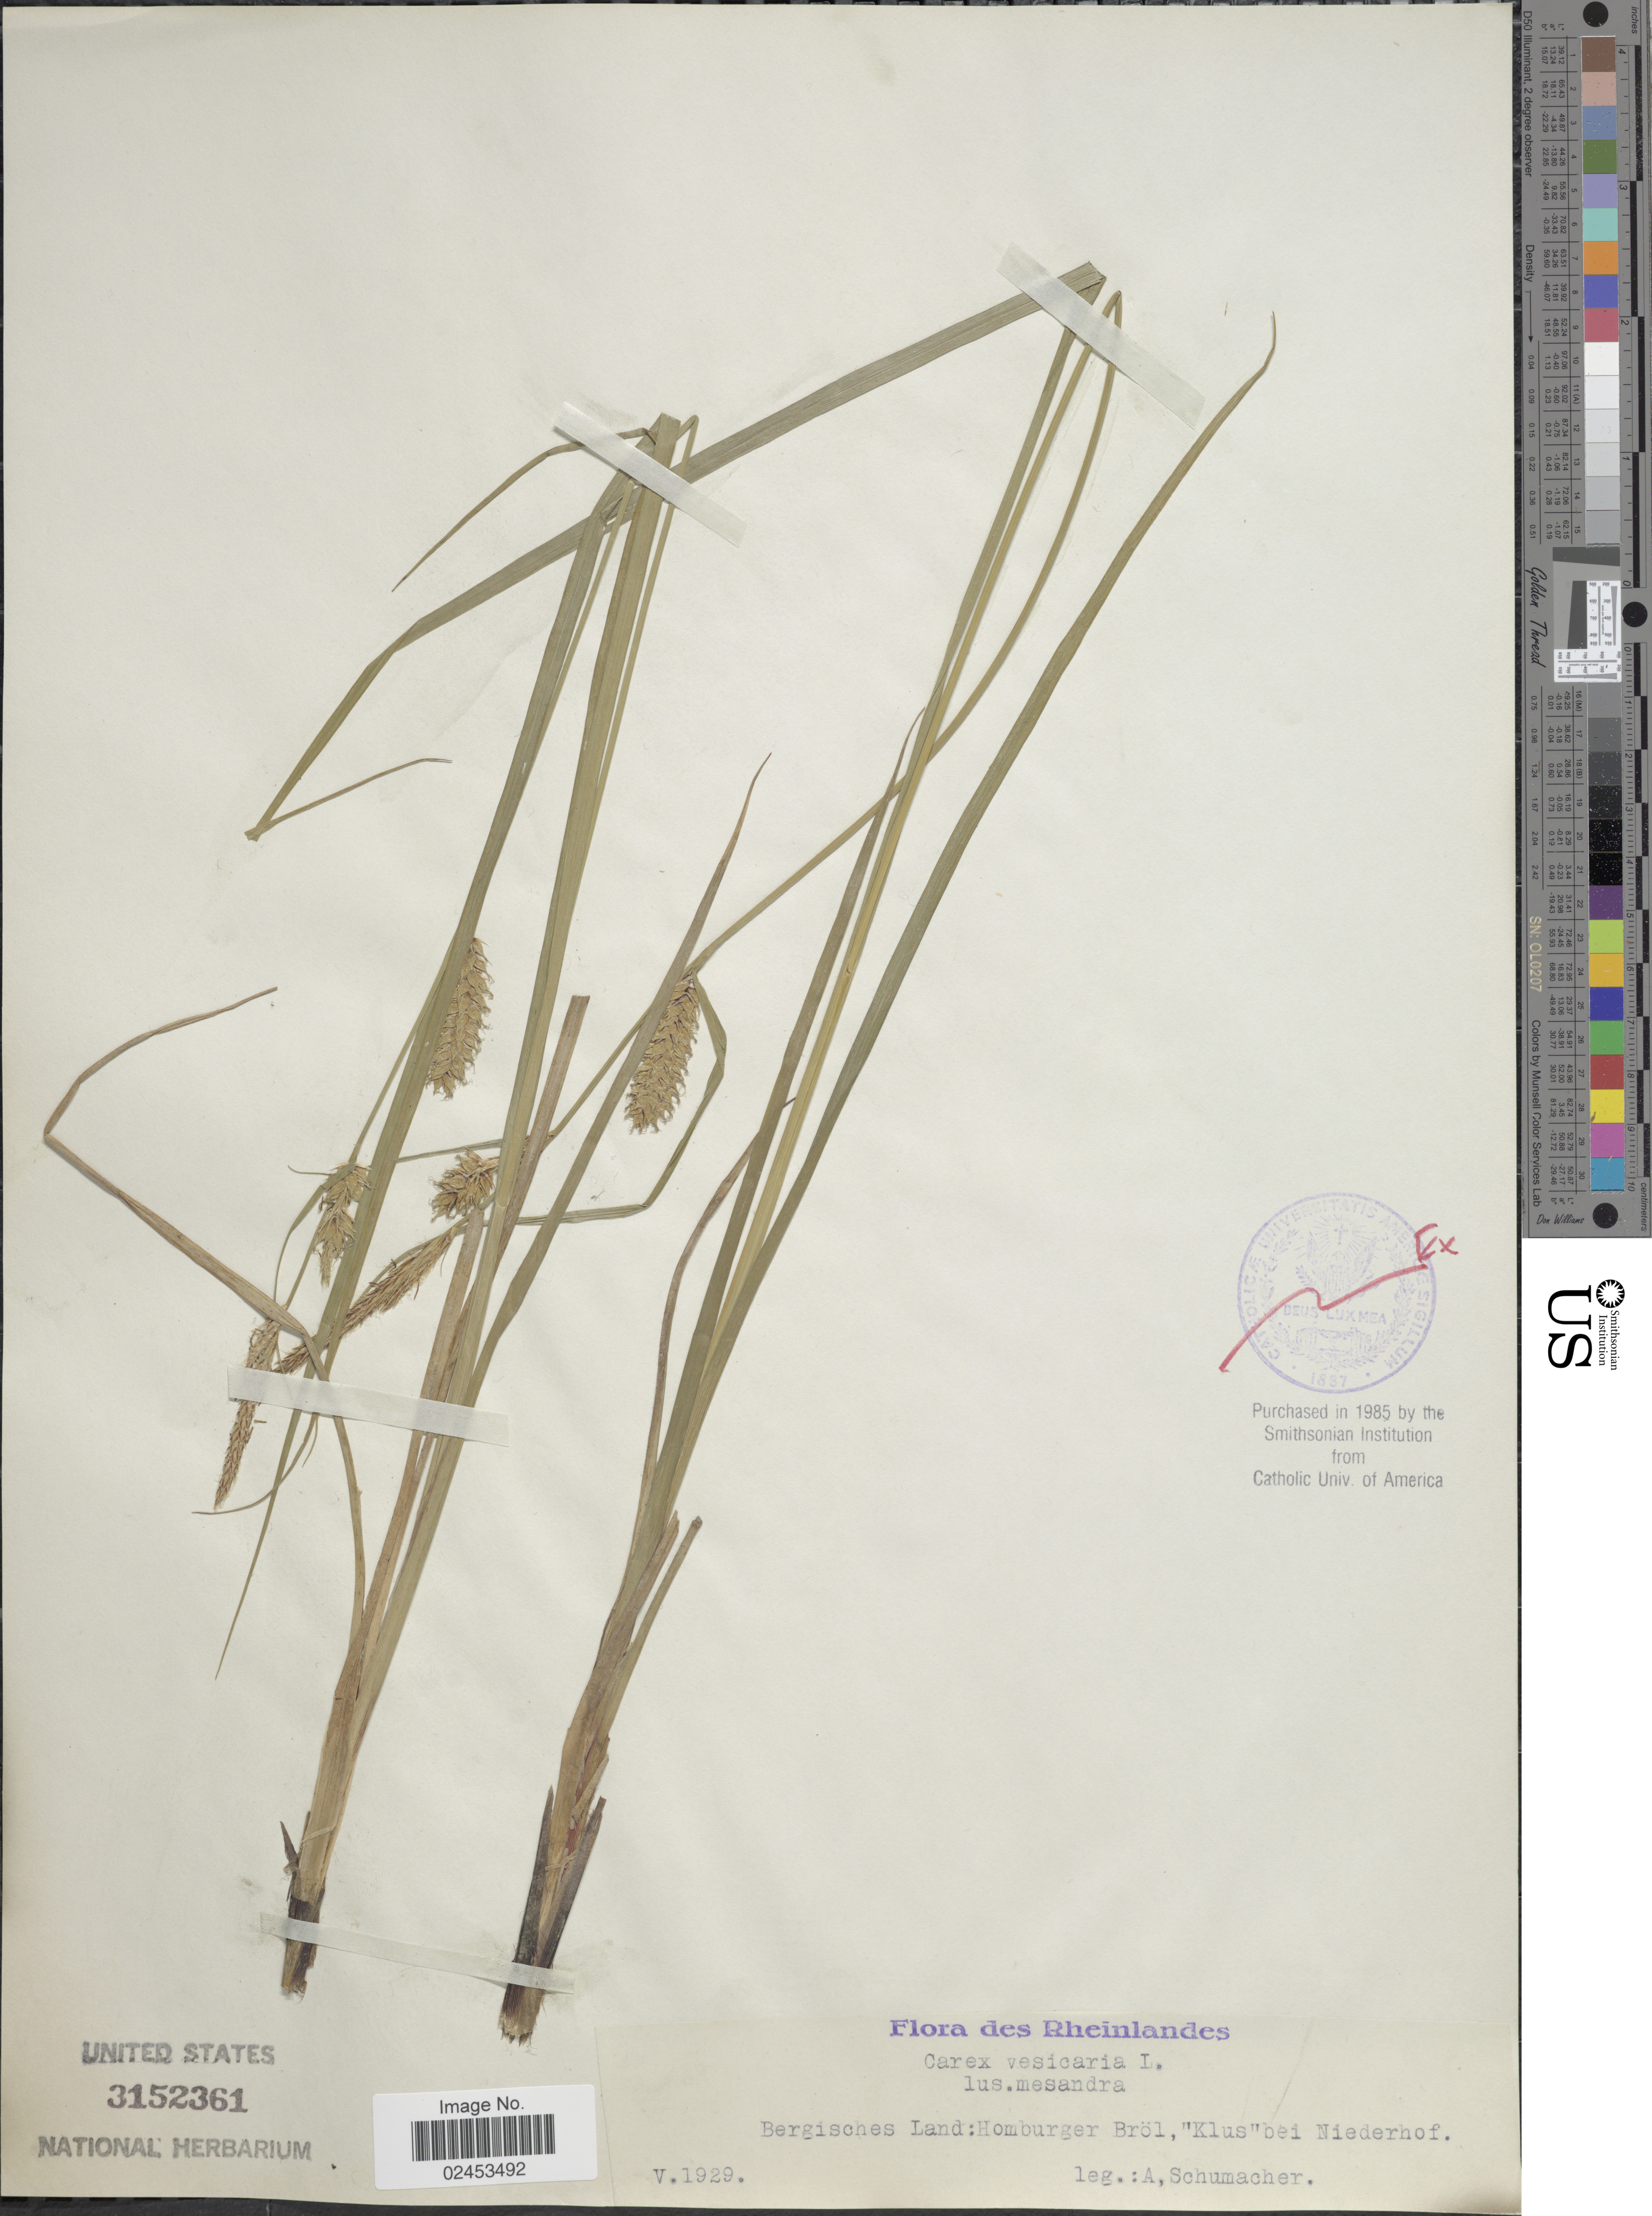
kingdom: Plantae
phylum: Tracheophyta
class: Liliopsida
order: Poales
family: Cyperaceae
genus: Carex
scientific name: Carex vesicaria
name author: L.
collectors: A. Schumacher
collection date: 1929-05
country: Germany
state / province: Rhineland-Palatinate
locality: Rheinlandes, Bergisches Land: Homburger Bröl, 'Klus' bei Niederhof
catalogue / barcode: US 3152361